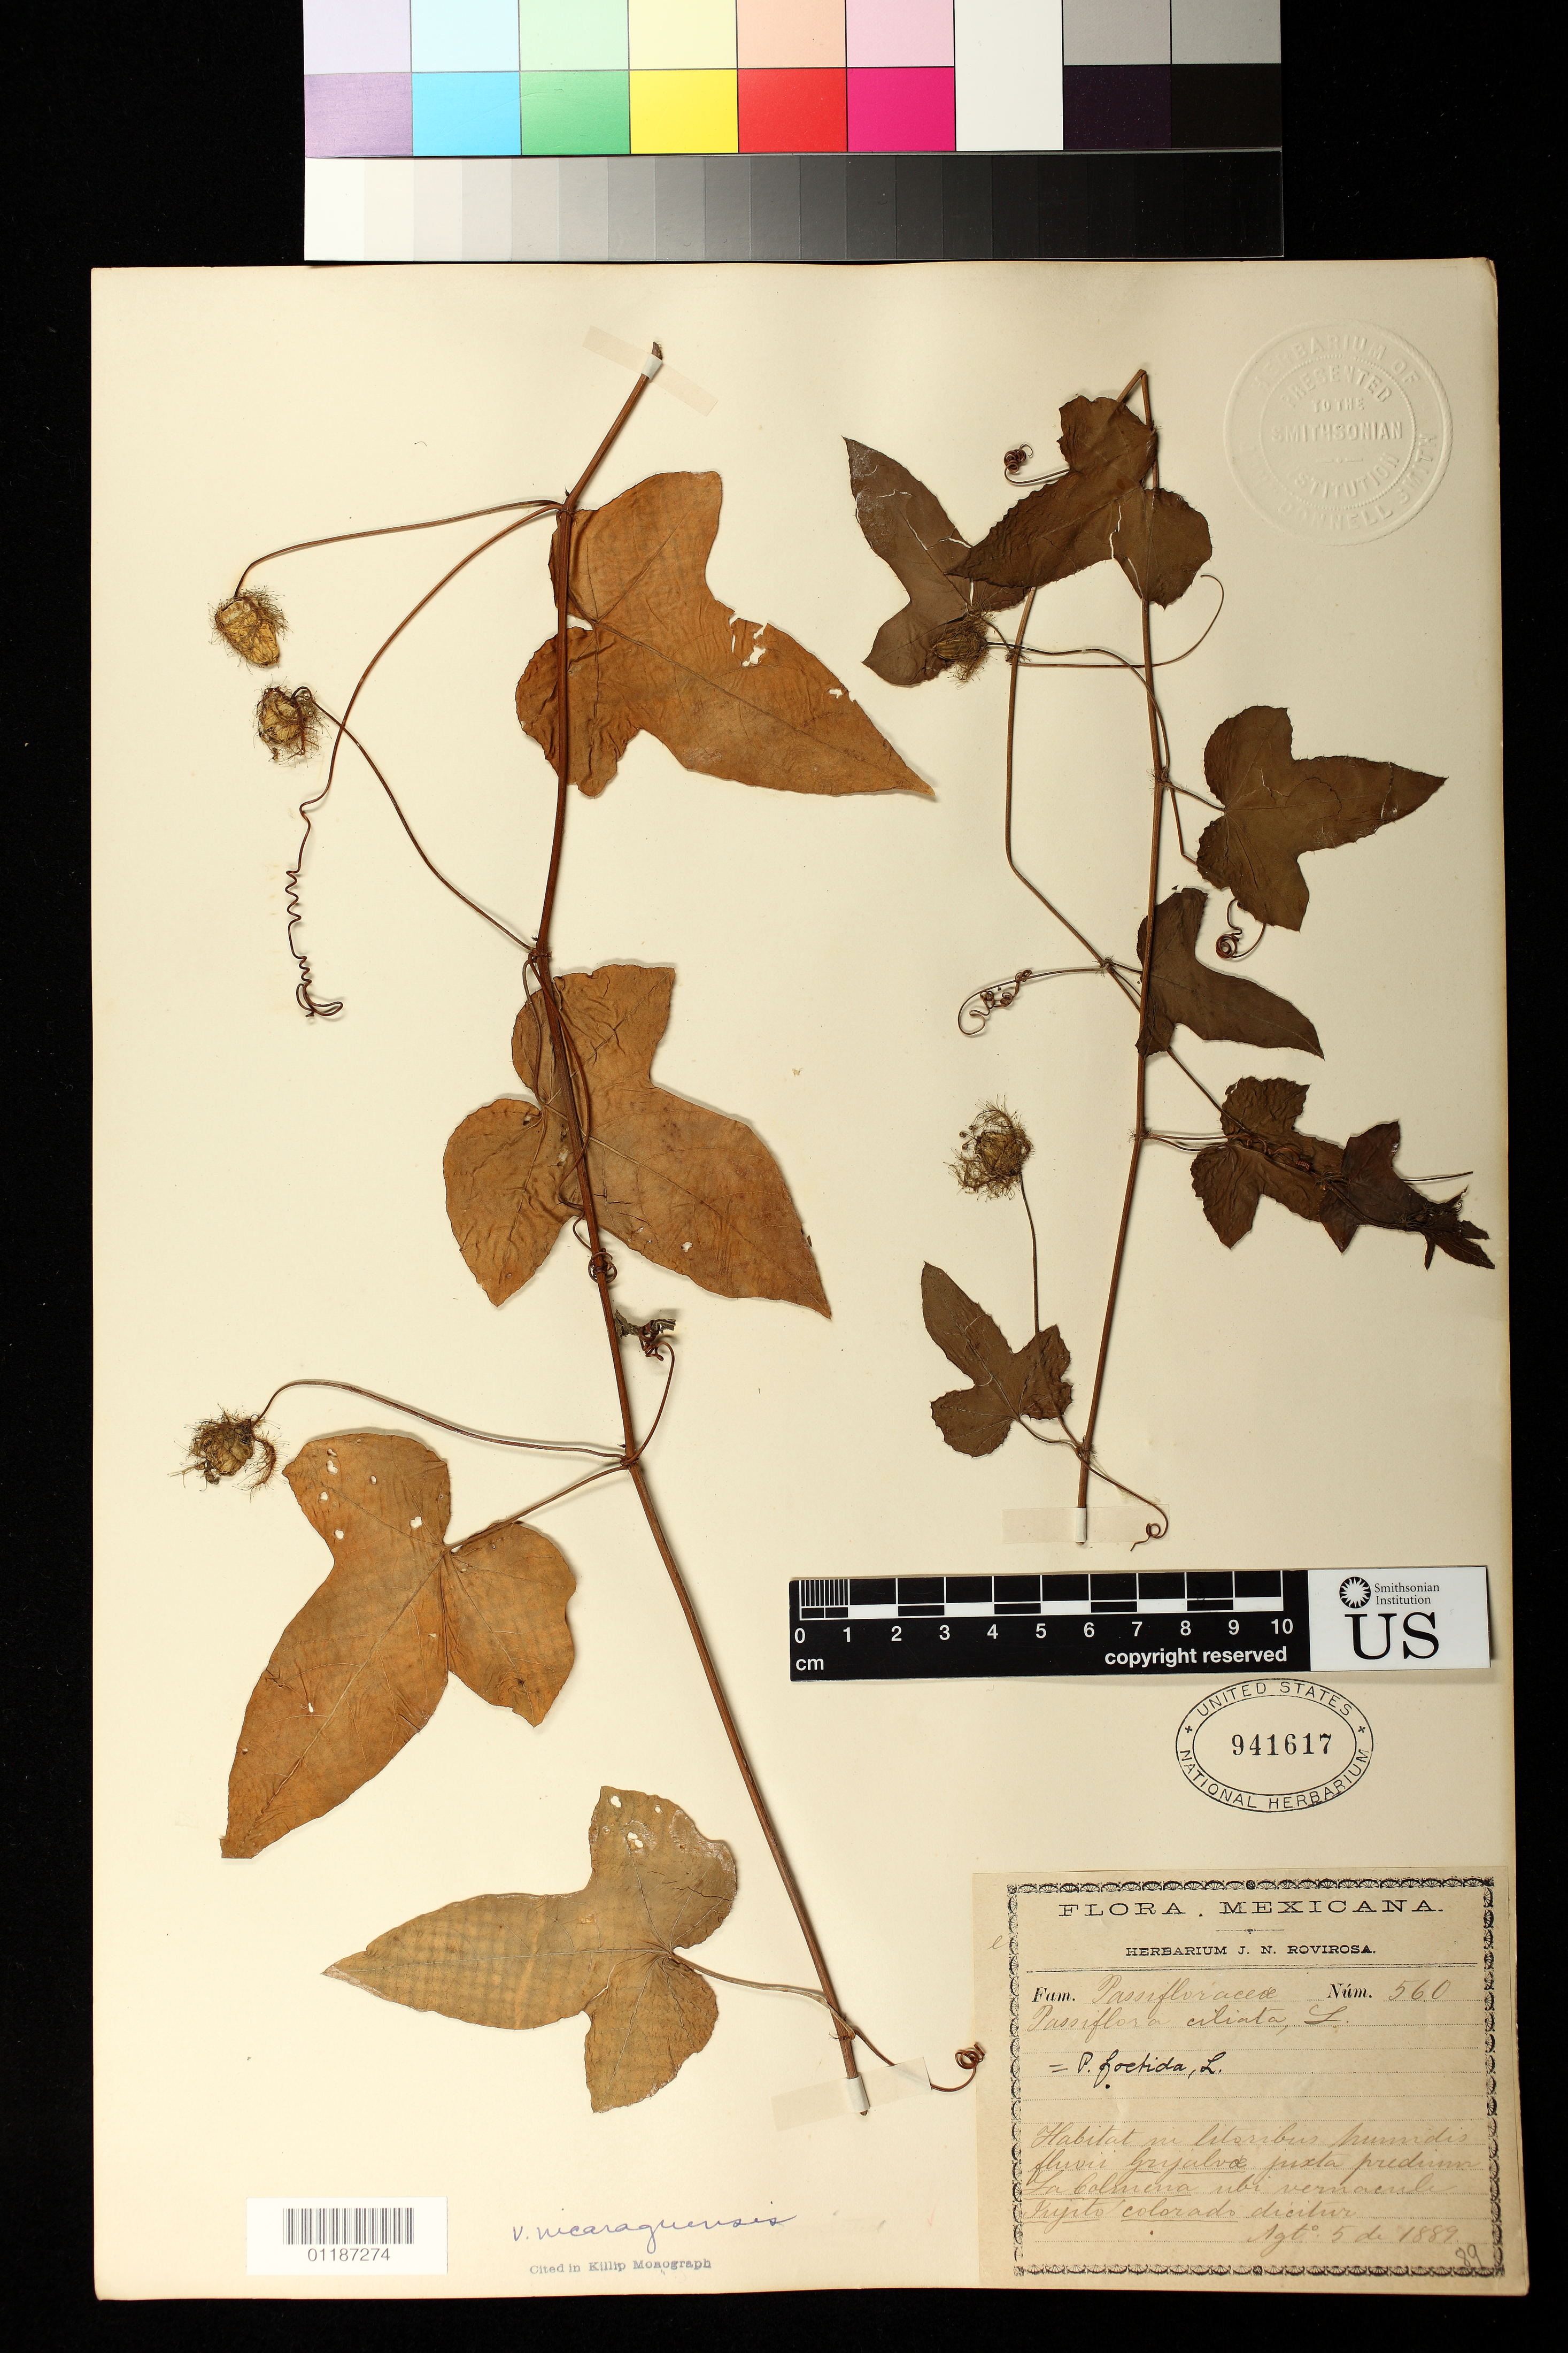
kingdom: Plantae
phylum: Tracheophyta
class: Magnoliopsida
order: Malpighiales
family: Passifloraceae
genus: Passiflora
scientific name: Passiflora foetida var. nicaraguensis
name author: (Killip ex Standl.) Killip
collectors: J. N. Rovirosa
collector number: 560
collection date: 1889-08-05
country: Mexico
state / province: Tabasco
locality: on litoribus humidis fluvis Grijalva [river] juxta predium La Colmena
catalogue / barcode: US 941617